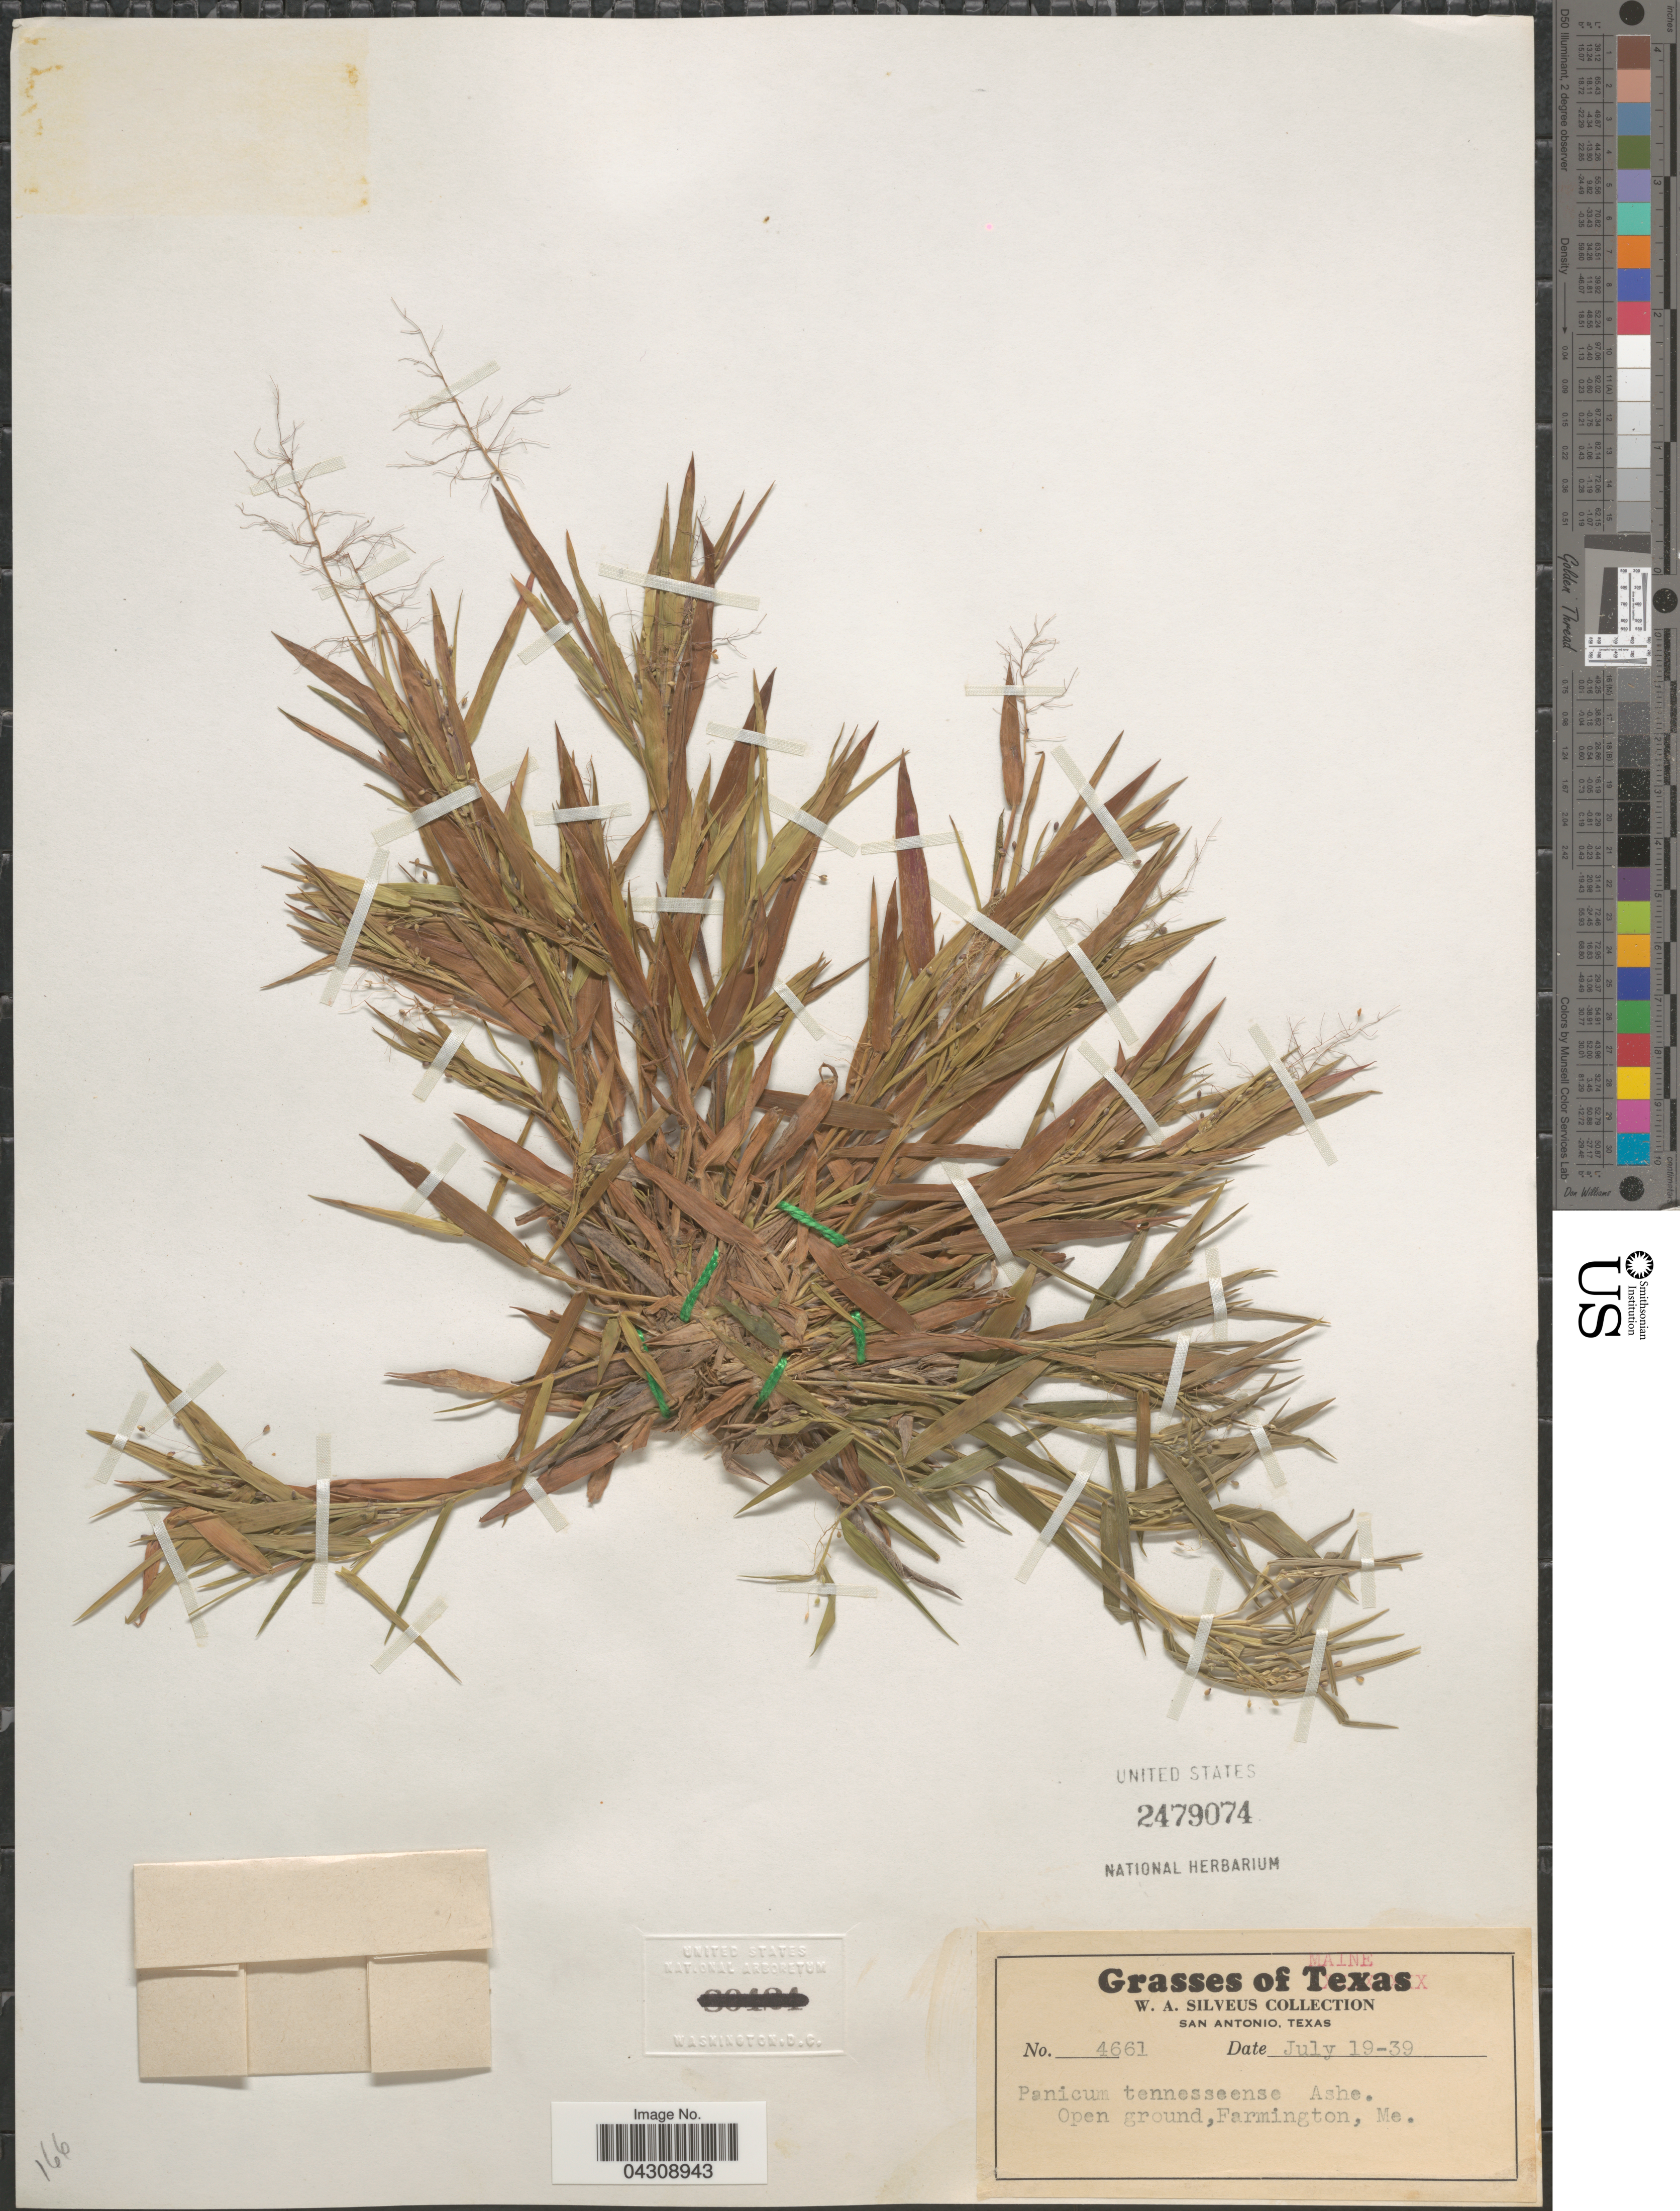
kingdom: Plantae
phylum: Tracheophyta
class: Liliopsida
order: Poales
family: Poaceae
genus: Dichanthelium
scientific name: Dichanthelium acuminatum var. acuminatum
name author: (Sw.) Gould & C.A. Clark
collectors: W. Silveus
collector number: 4661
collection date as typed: Transcribed d/m/y: 19/7/39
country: United States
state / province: Maine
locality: Open ground, Farmington.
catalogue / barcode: US 2479074